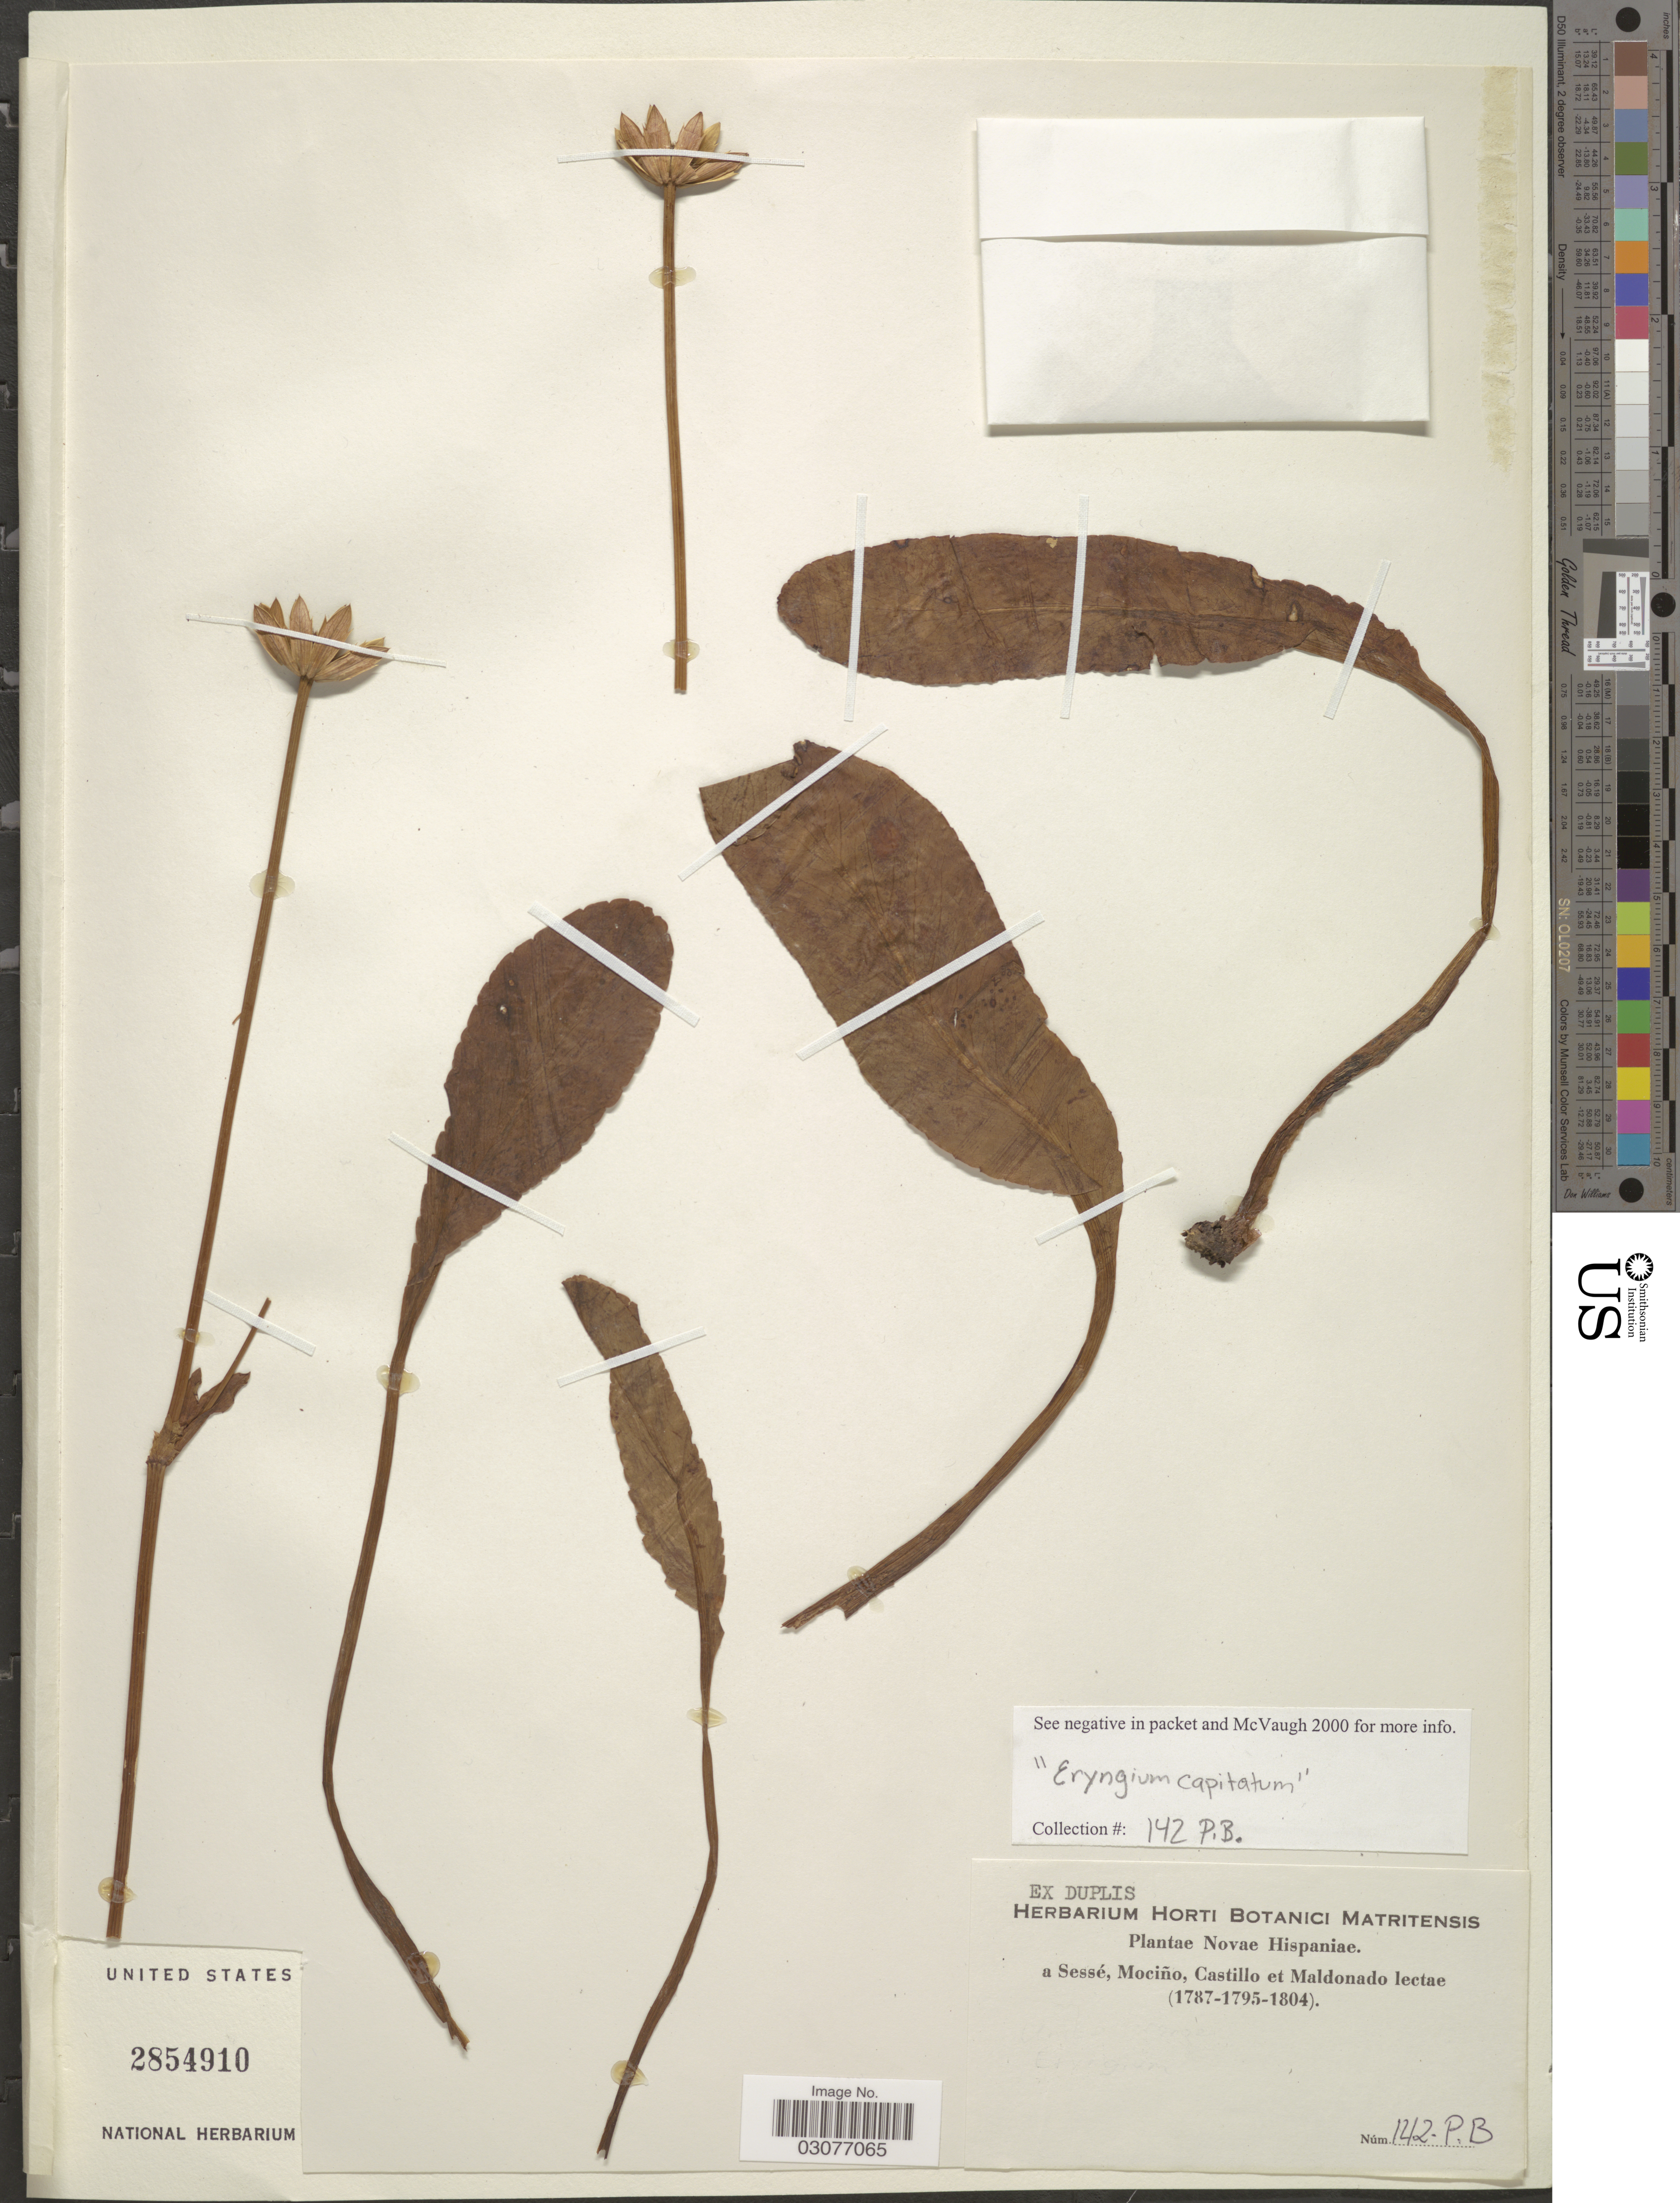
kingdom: Plantae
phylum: Tracheophyta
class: Magnoliopsida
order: Apiales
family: Apiaceae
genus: Eryngium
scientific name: Eryngium humile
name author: Cav.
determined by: Mendoza, M.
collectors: Sessé, --, Mociño, Castillo, -- & Maldonado, --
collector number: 142P.B.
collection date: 1787/1804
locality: Novae Hispaniae.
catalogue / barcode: US 2854910